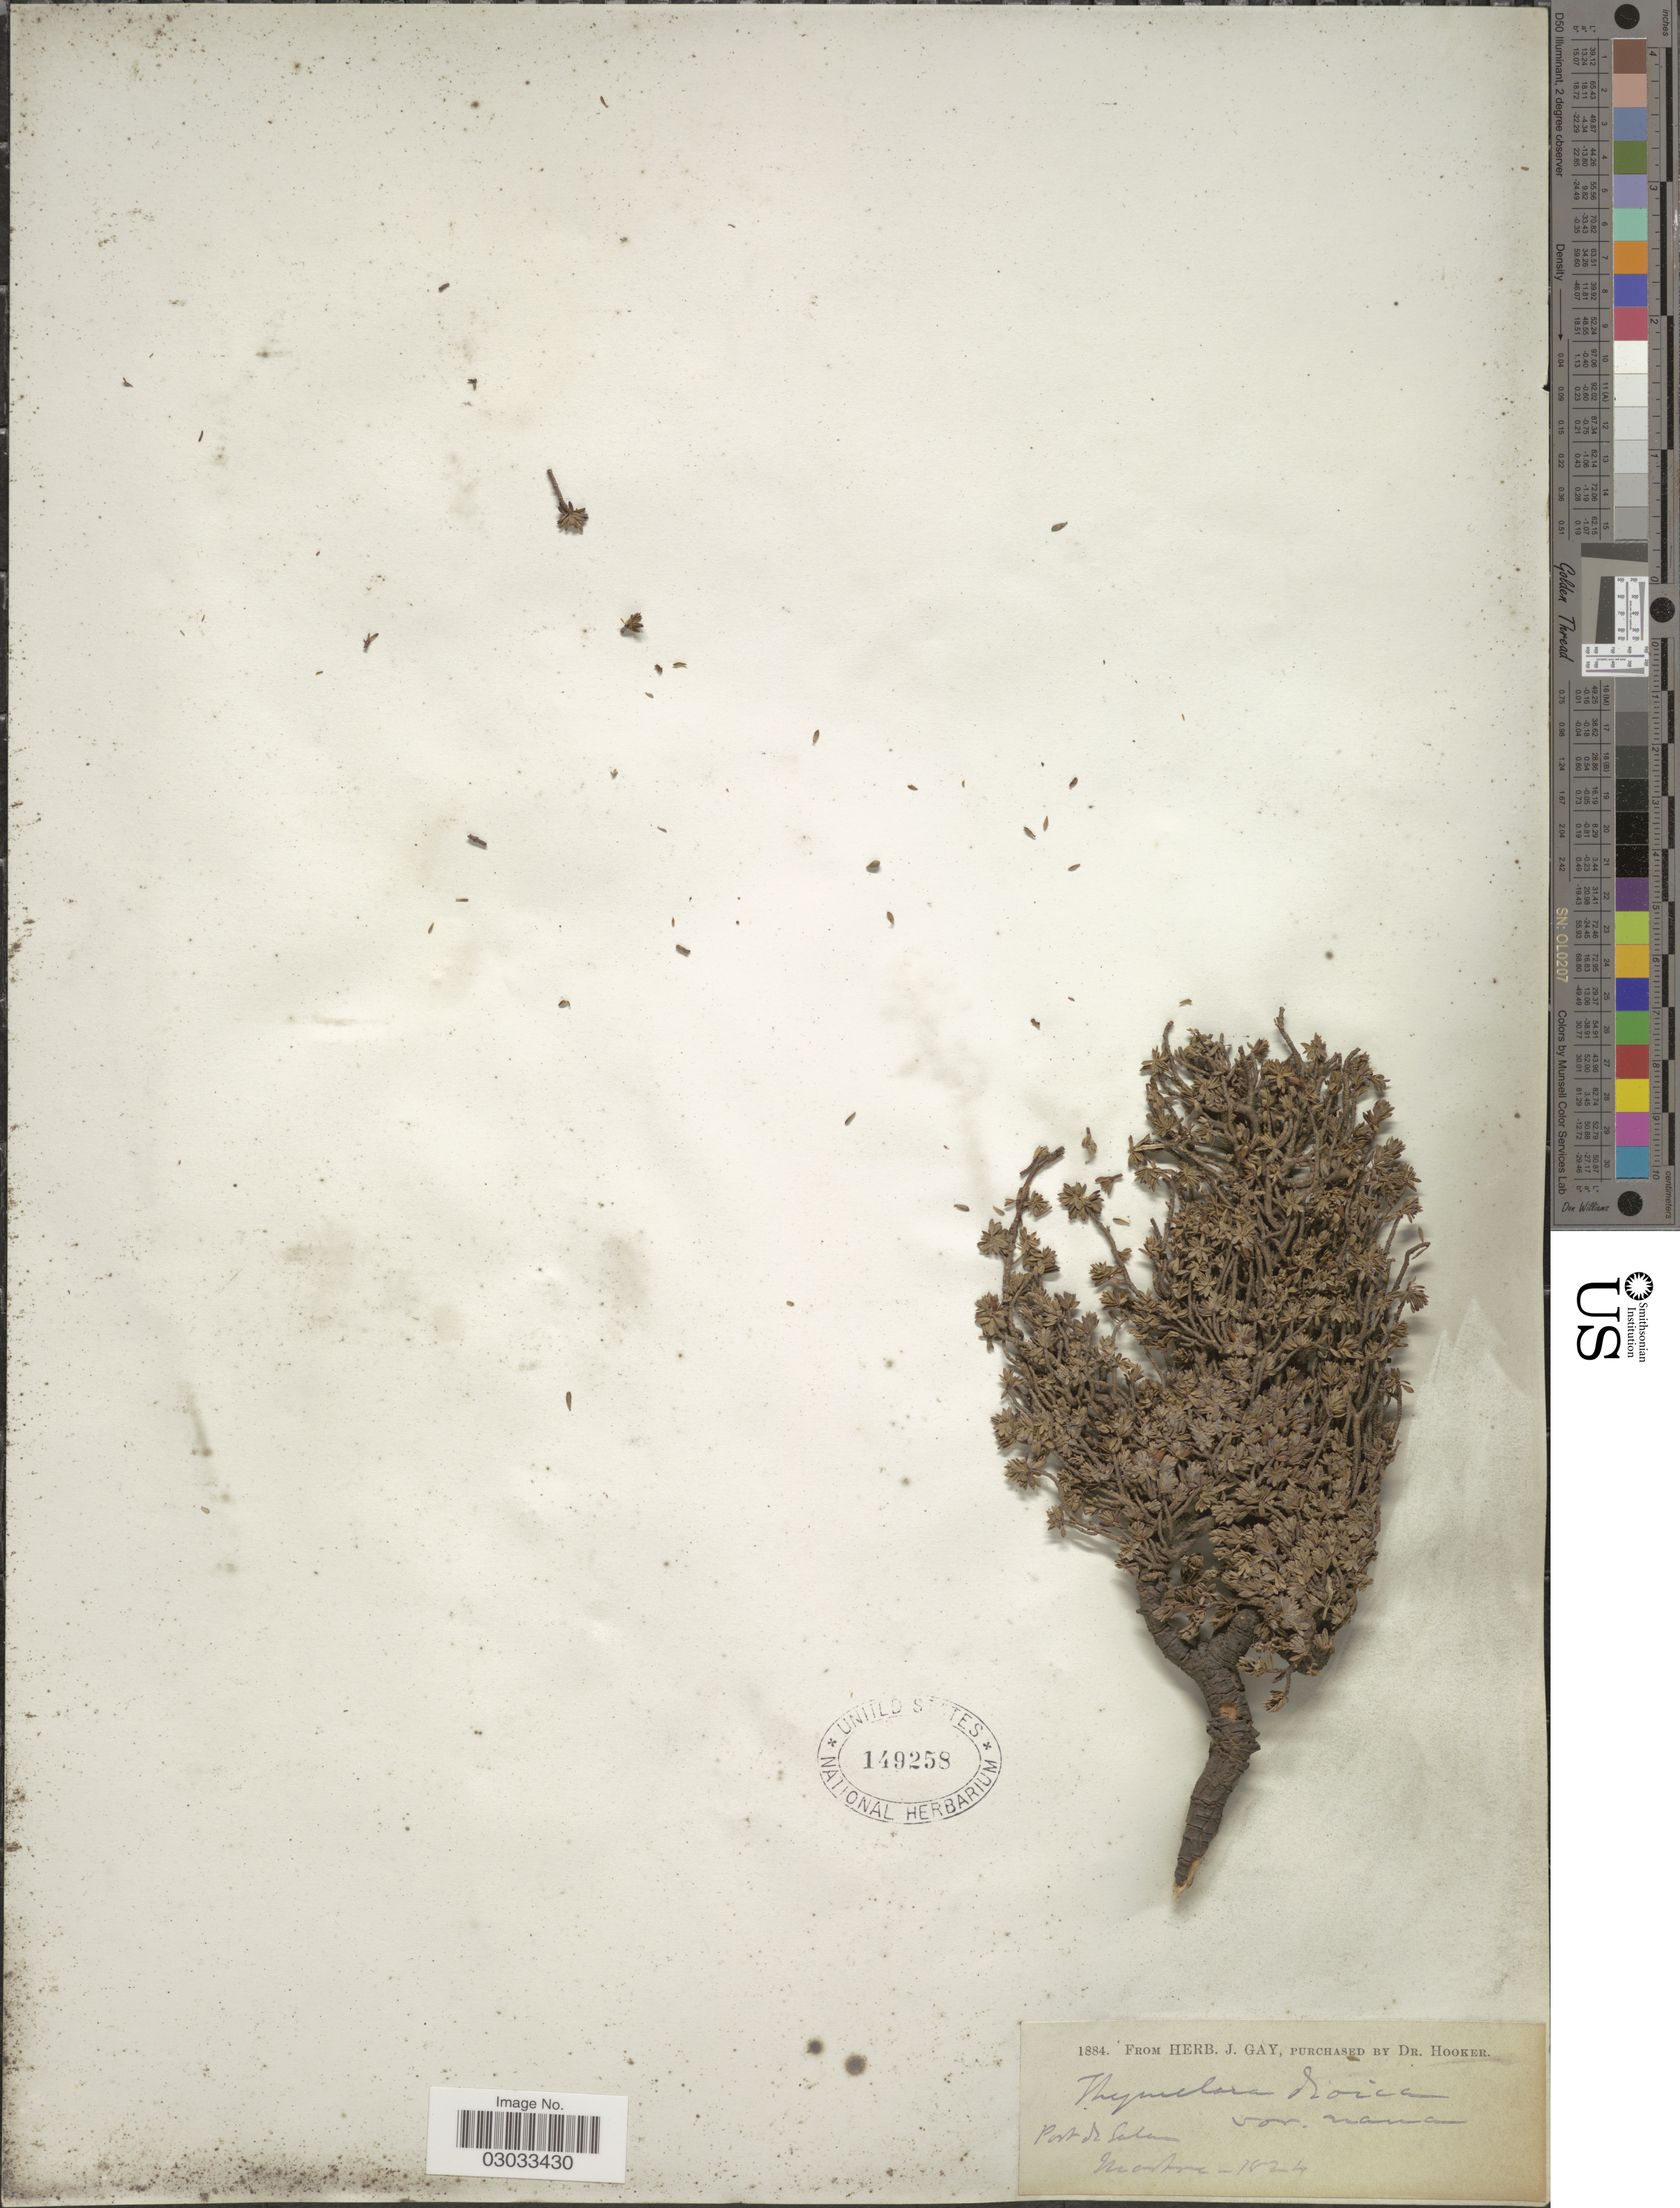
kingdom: Plantae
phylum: Tracheophyta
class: Magnoliopsida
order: Malvales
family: Thymelaeaceae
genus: Thymelaea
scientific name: Thymelaea dioica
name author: (Gouan) All.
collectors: ex herb. J. Gay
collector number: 1884?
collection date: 1824-03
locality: Port de Salam. [interpreted]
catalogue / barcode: US 149258